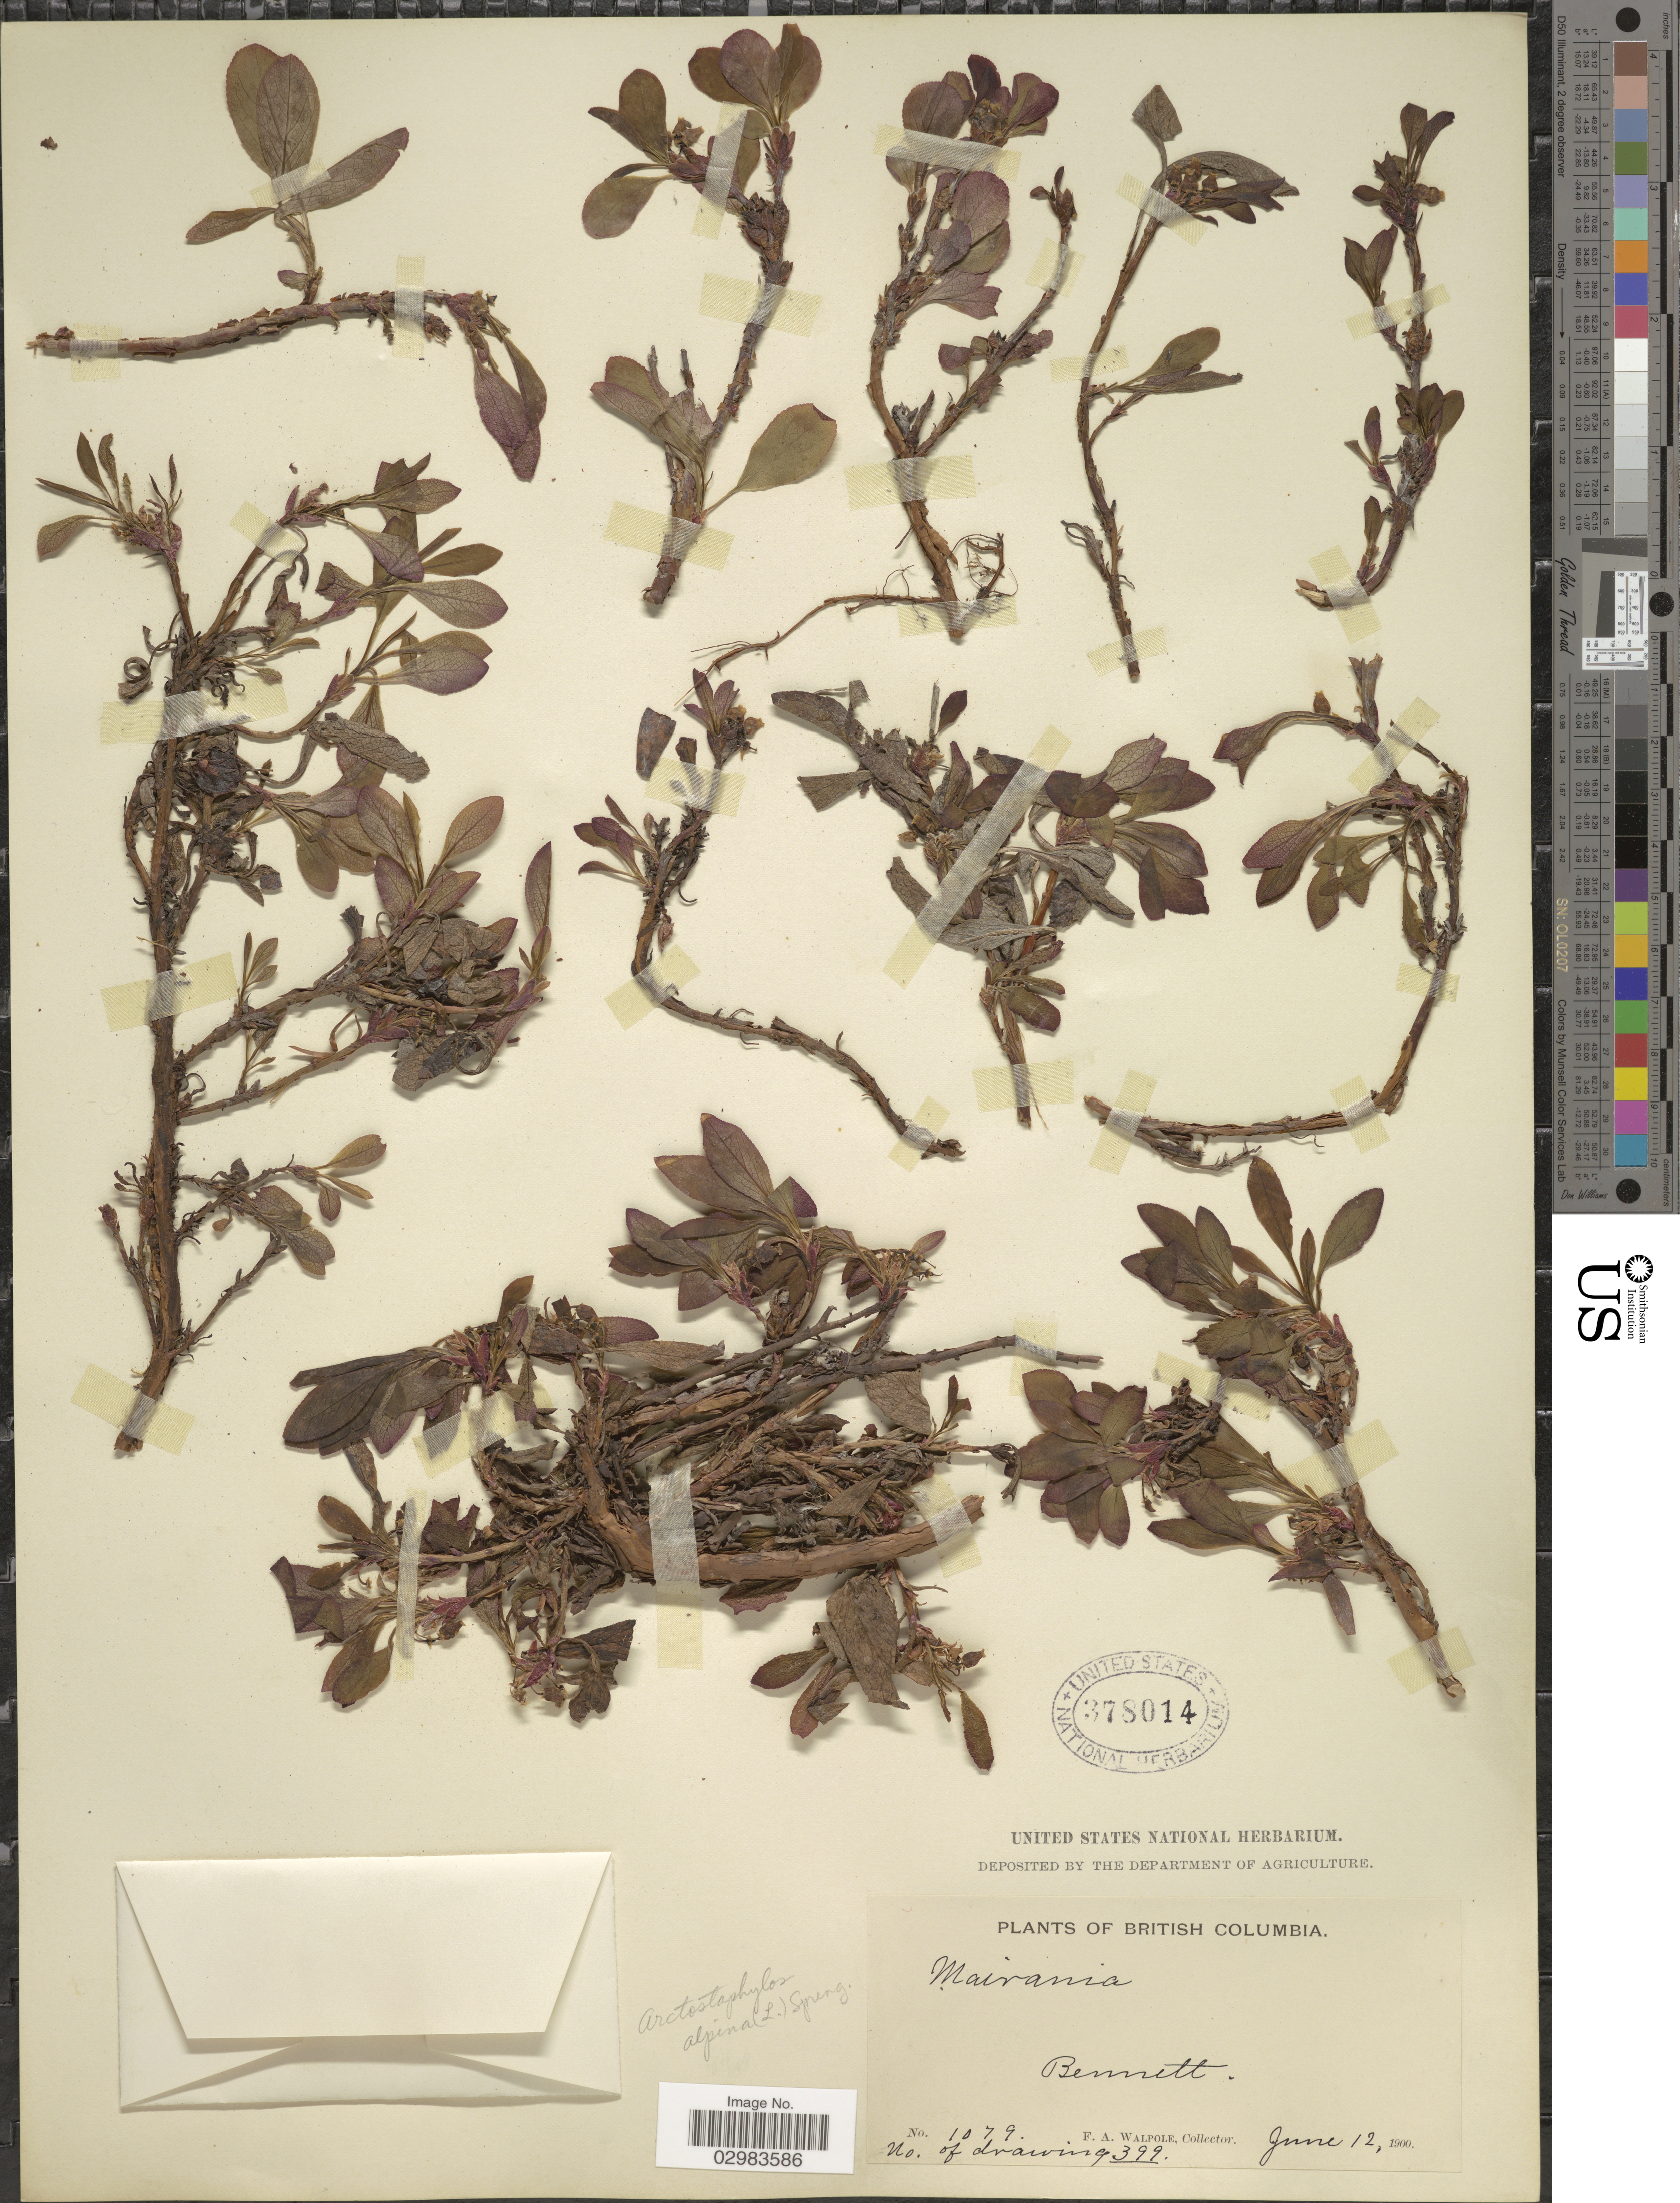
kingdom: Plantae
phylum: Tracheophyta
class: Magnoliopsida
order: Ericales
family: Ericaceae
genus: Arctostaphylos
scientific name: Arctostaphylos alpina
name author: (L.) Spreng.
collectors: F. Walpole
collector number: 1079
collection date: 1900-06-12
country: Canada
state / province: British Columbia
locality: Bennett.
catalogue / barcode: US 378014